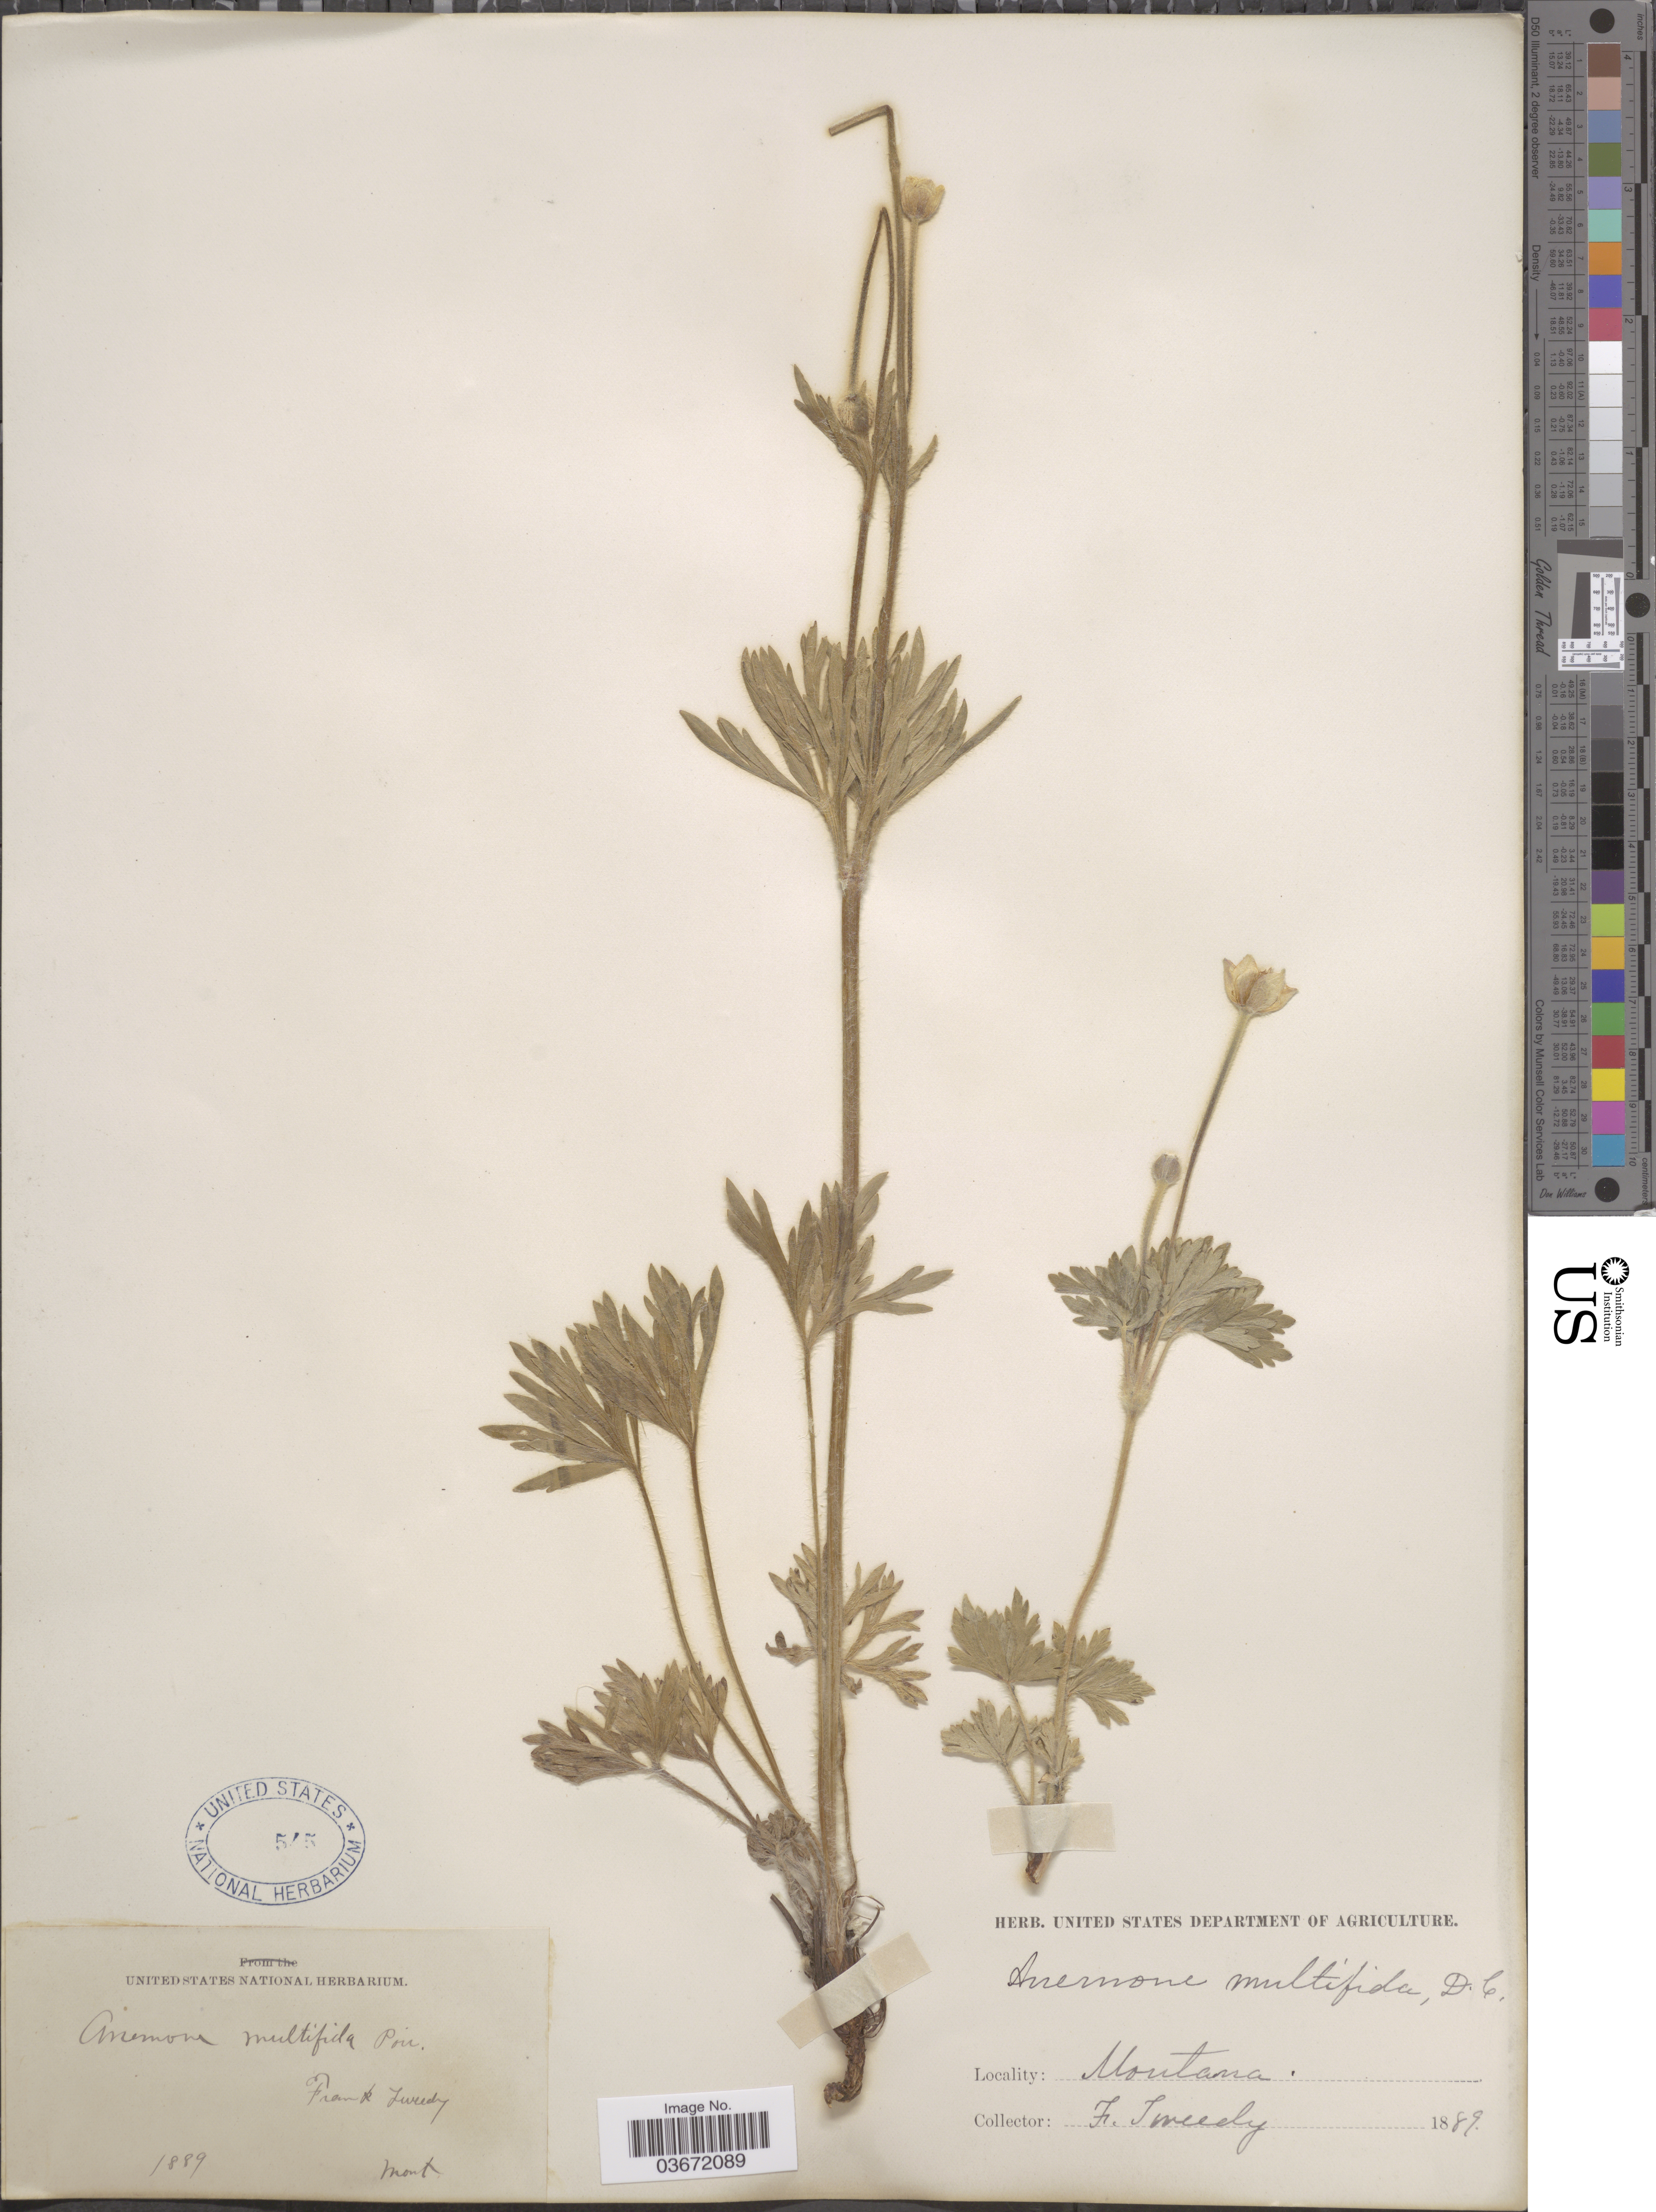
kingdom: Plantae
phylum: Tracheophyta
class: Magnoliopsida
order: Ranunculales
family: Ranunculaceae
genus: Anemone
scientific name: Anemone globosa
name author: (Torr. & A. Gray) Nutt. ex A. Heller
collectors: F. Tweedy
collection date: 1889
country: United States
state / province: Montana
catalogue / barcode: US 545